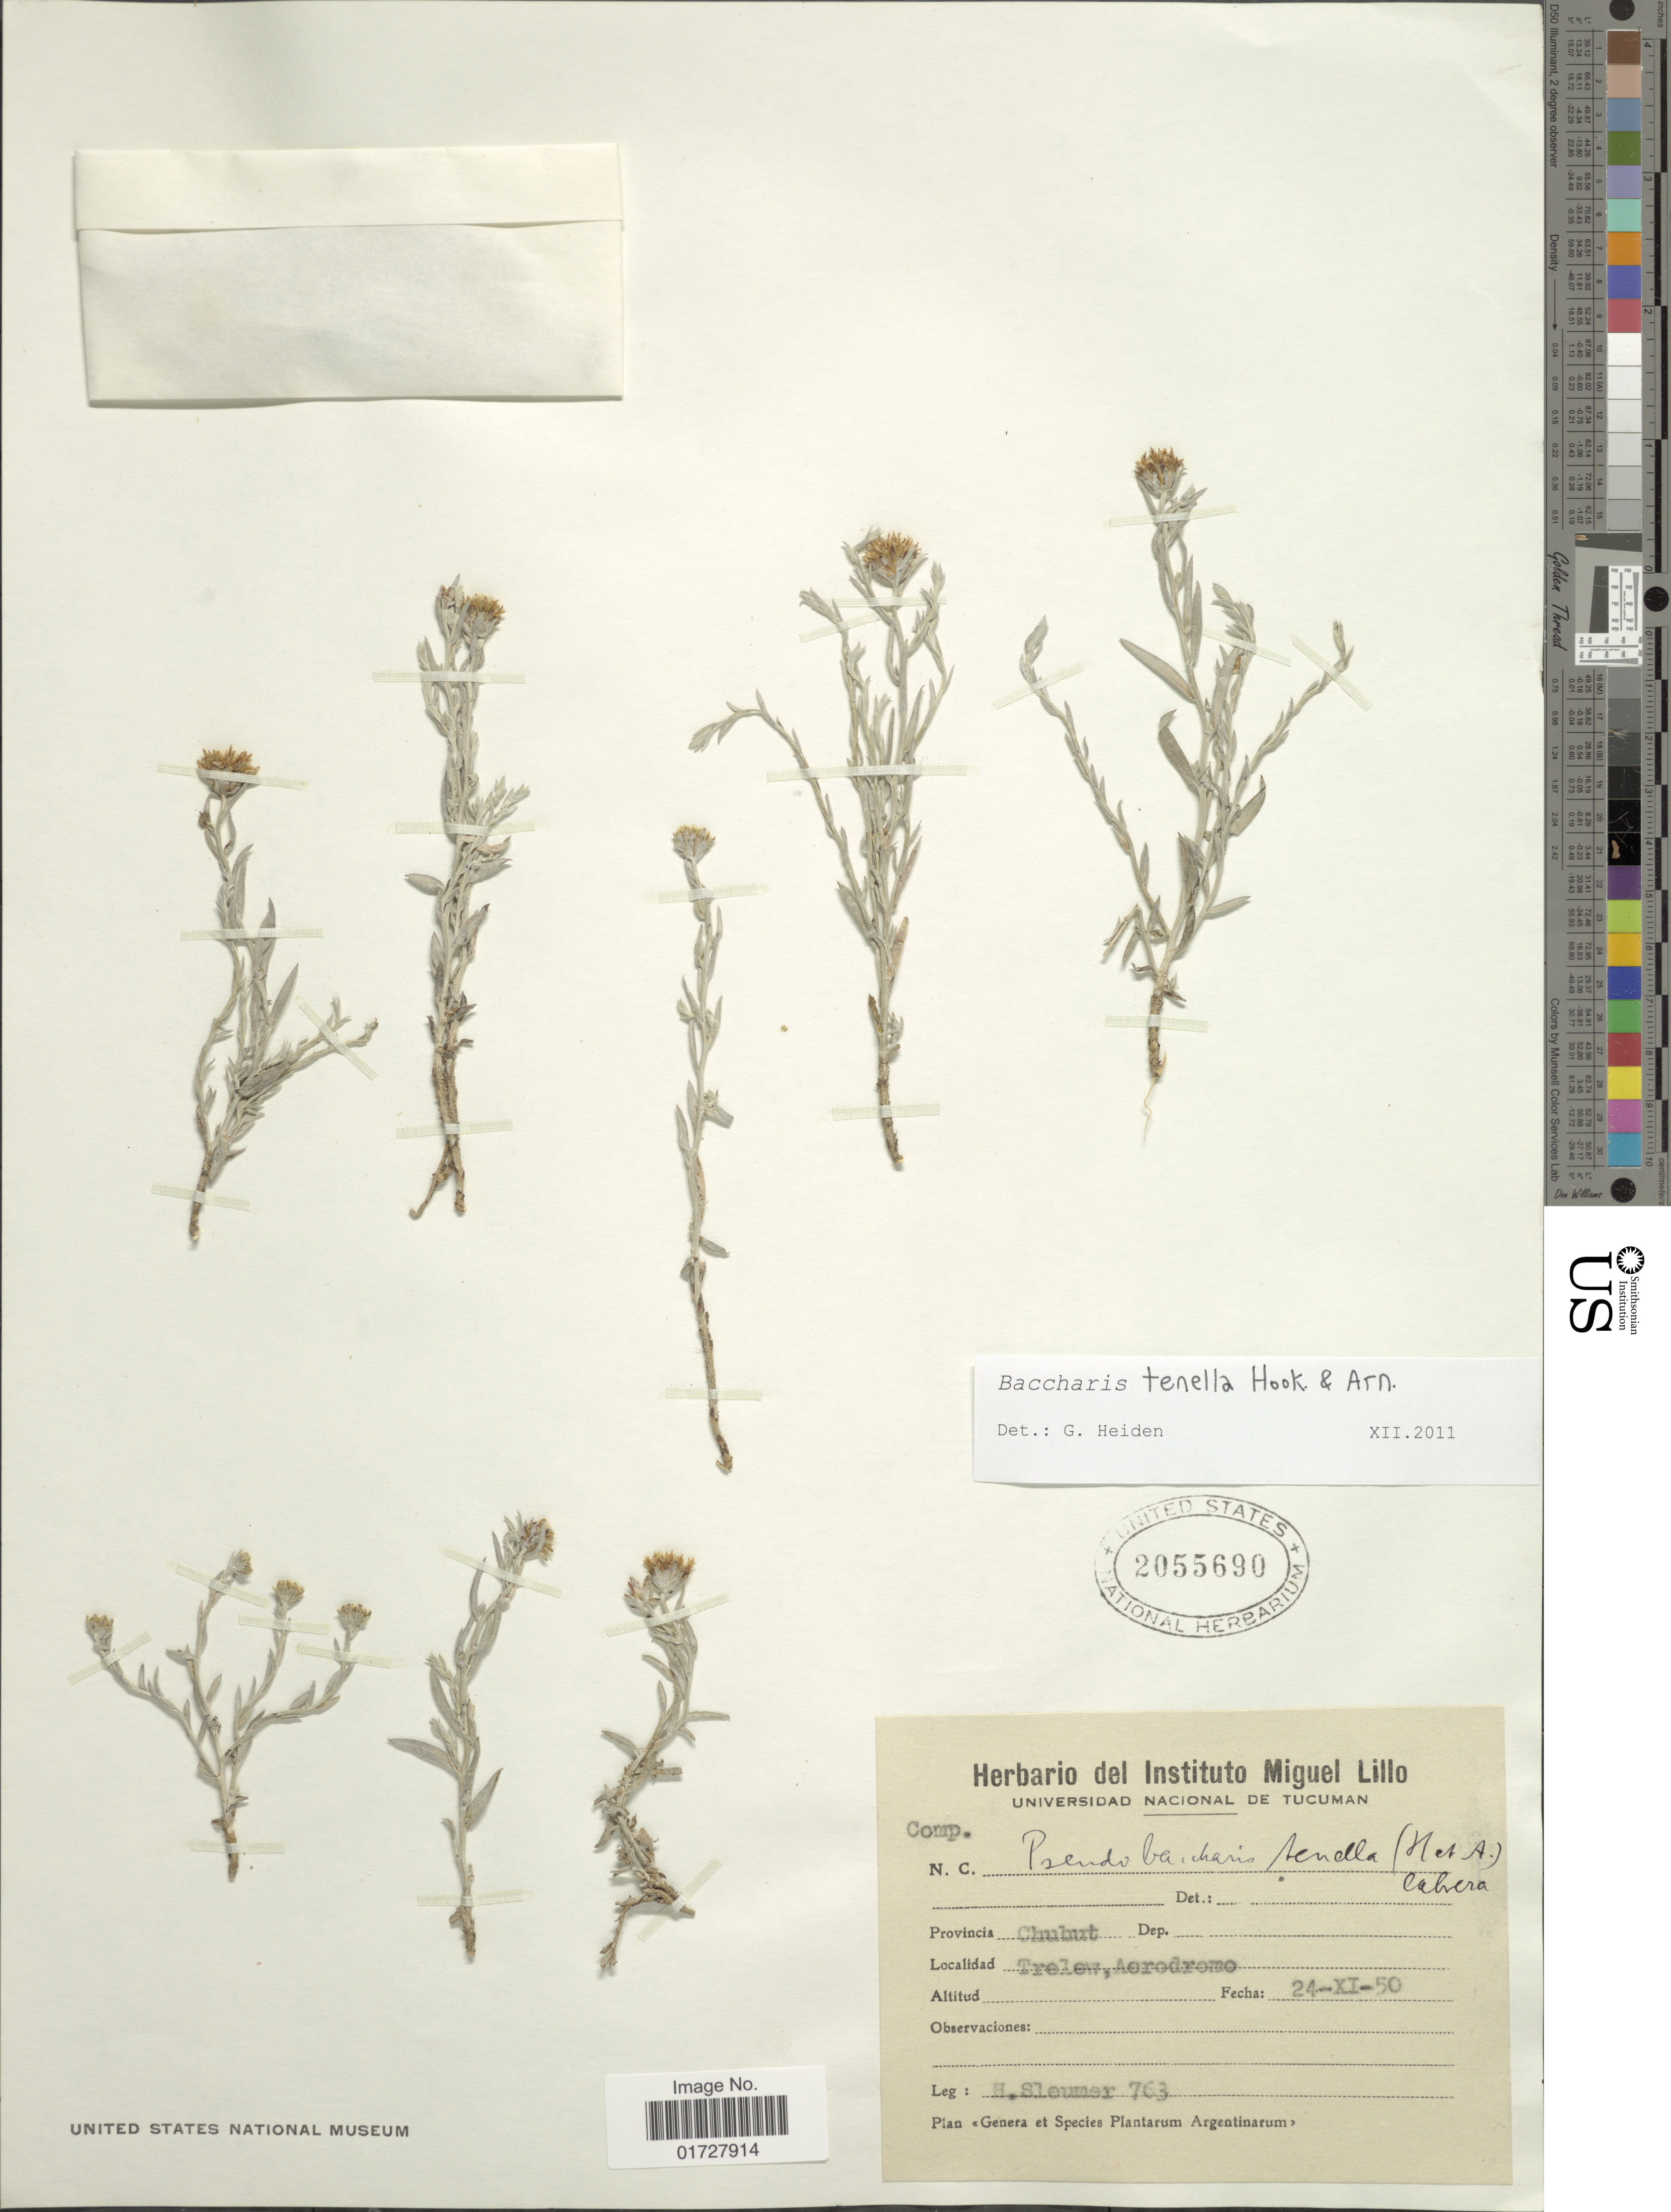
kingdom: Plantae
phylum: Tracheophyta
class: Magnoliopsida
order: Asterales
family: Asteraceae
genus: Baccharis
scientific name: Baccharis tenella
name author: Hook. & Arn.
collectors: H. O. Sleumer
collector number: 763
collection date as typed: Transcribed d/m/y: 24/11/50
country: Argentina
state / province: Chubut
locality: Trelew, Aerodromo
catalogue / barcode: US 2055690